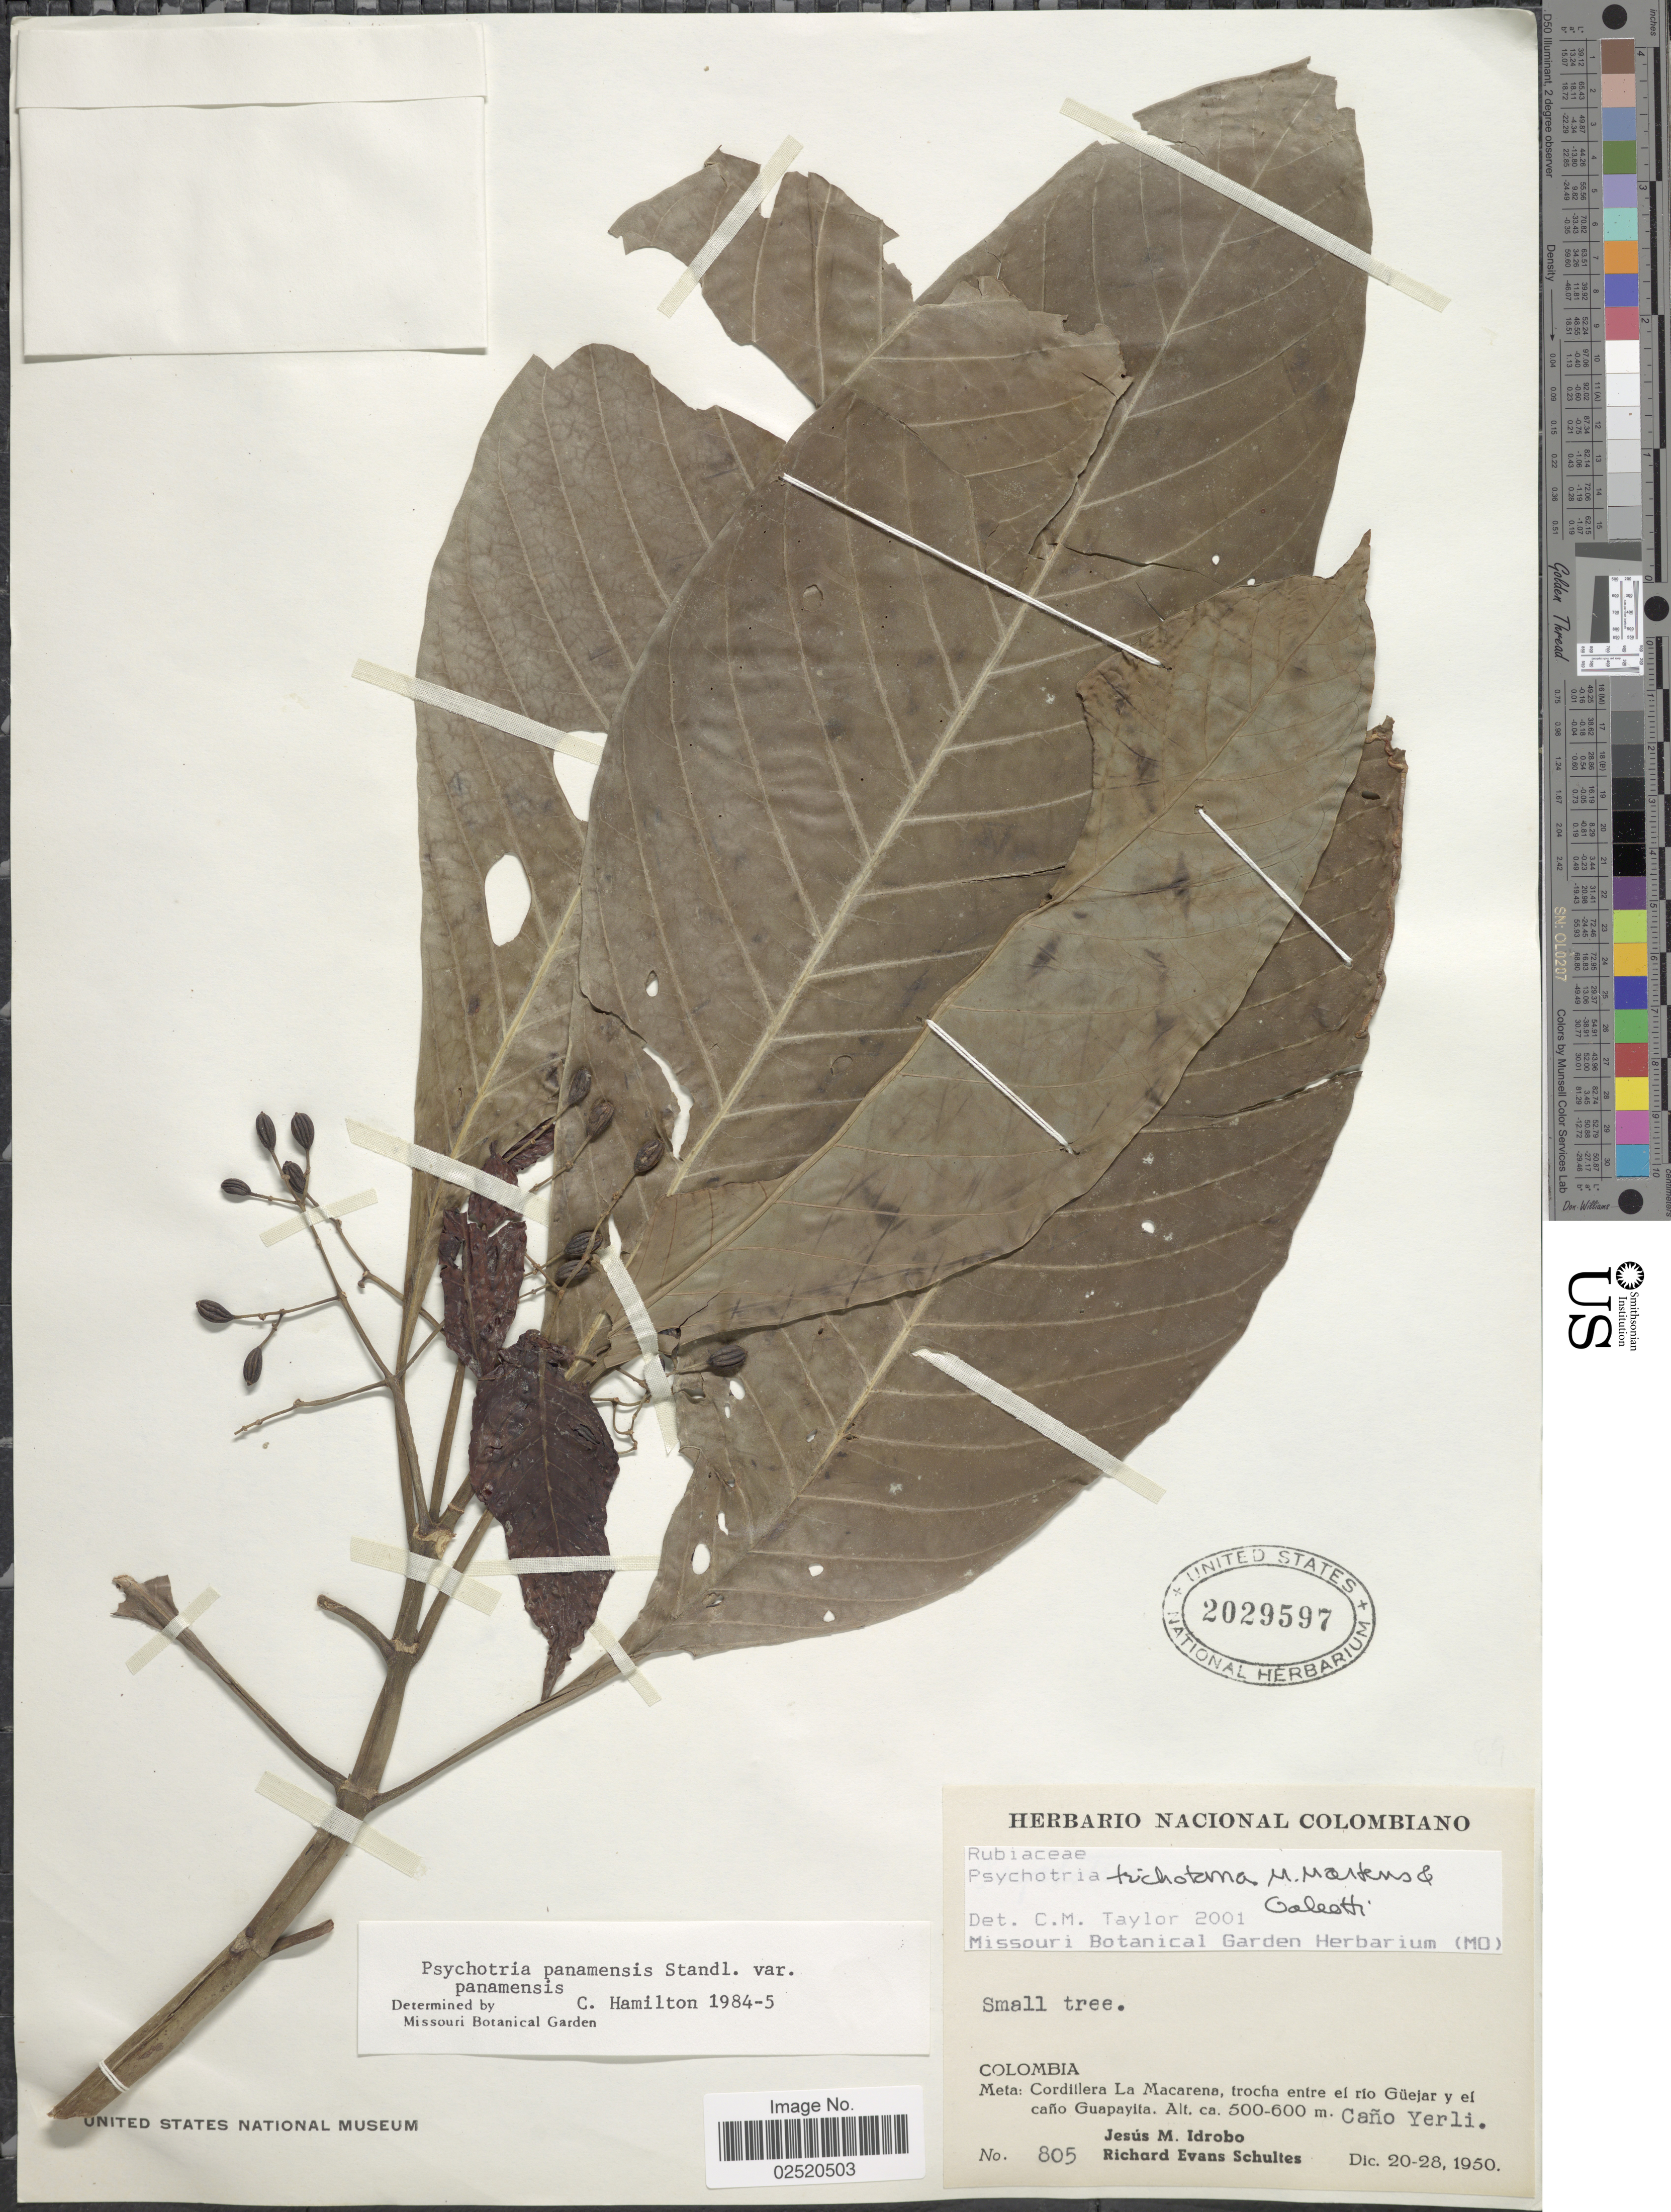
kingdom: Plantae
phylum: Tracheophyta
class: Magnoliopsida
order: Gentianales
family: Rubiaceae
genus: Psychotria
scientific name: Psychotria trichotoma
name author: M. Martens & Galeotti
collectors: J. M. Idrobo & R. E. Schultes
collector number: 805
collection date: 1950-12-20/1950-12-28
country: Colombia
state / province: Meta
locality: Cordillera La Macarena, trocha entre el río Güejar y el caño Guapayita. Caño Yerli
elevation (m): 500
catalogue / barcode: US 2029597